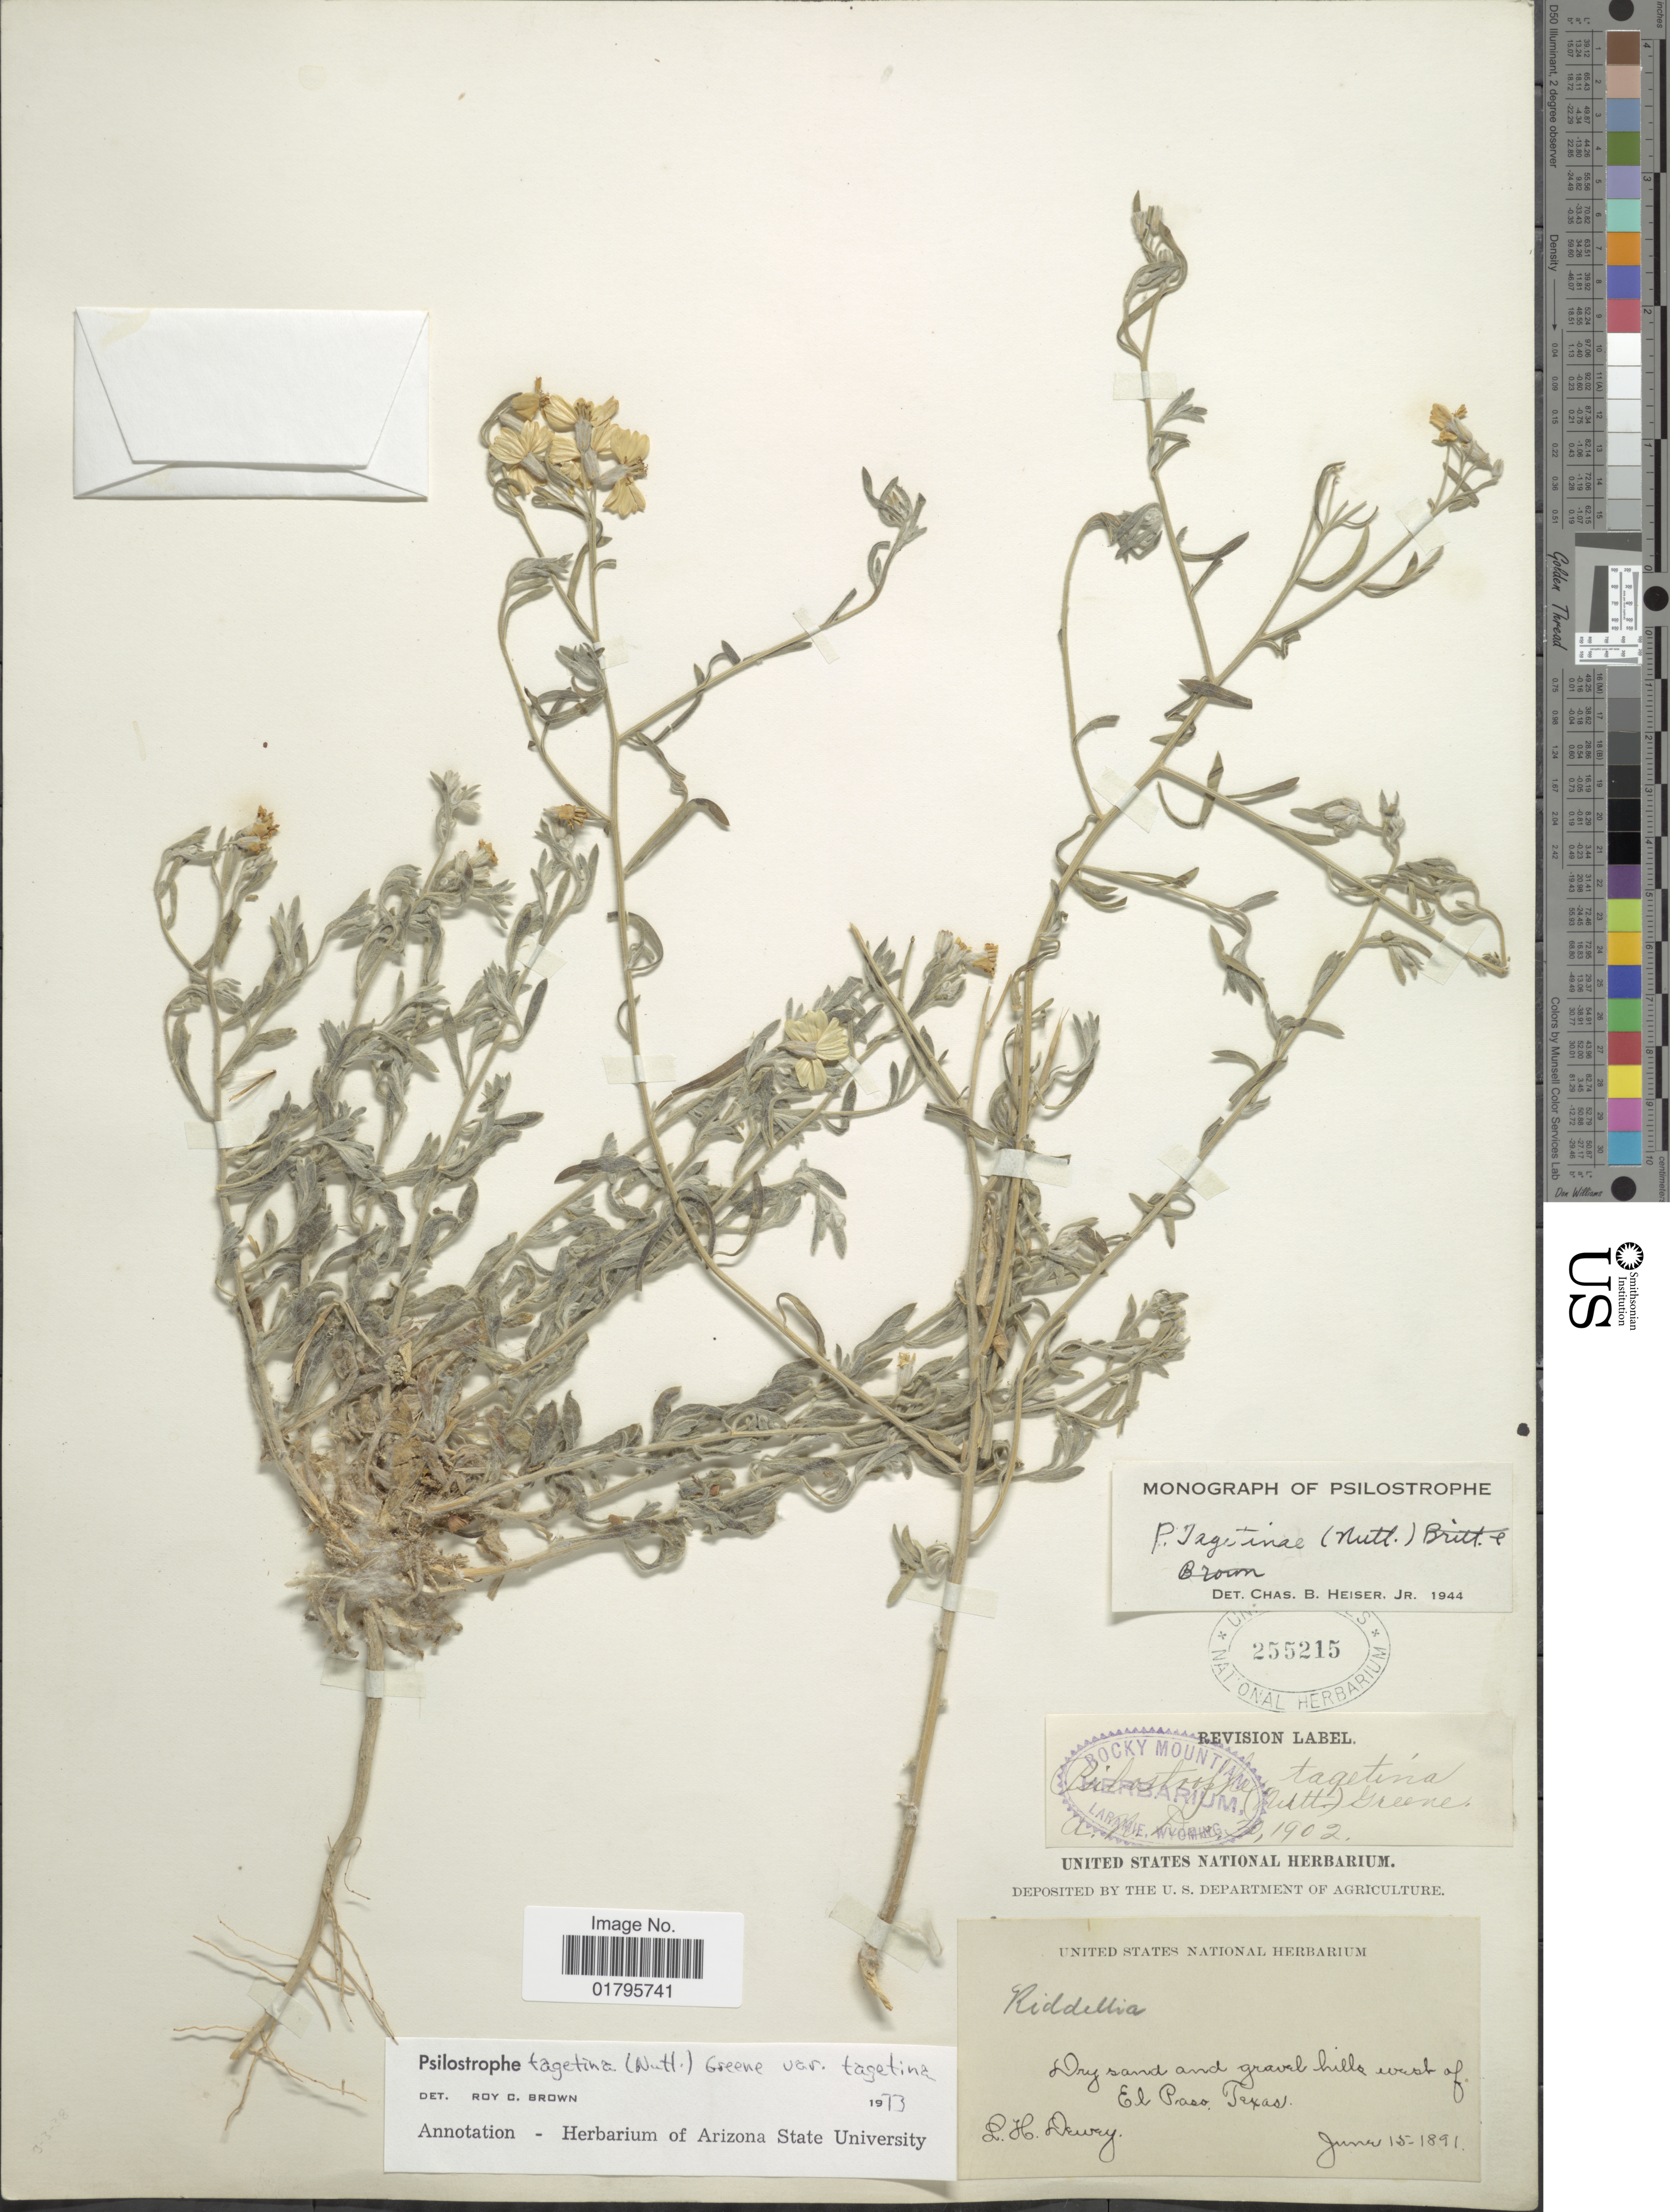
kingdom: Plantae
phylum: Tracheophyta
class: Magnoliopsida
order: Asterales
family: Asteraceae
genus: Psilostrophe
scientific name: Psilostrophe tagetina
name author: (Nutt.) Greene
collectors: L. H. Dewey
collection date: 1891-06-15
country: United States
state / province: Texas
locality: Dry sand and gravel hills west of El Paso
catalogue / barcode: US 255215